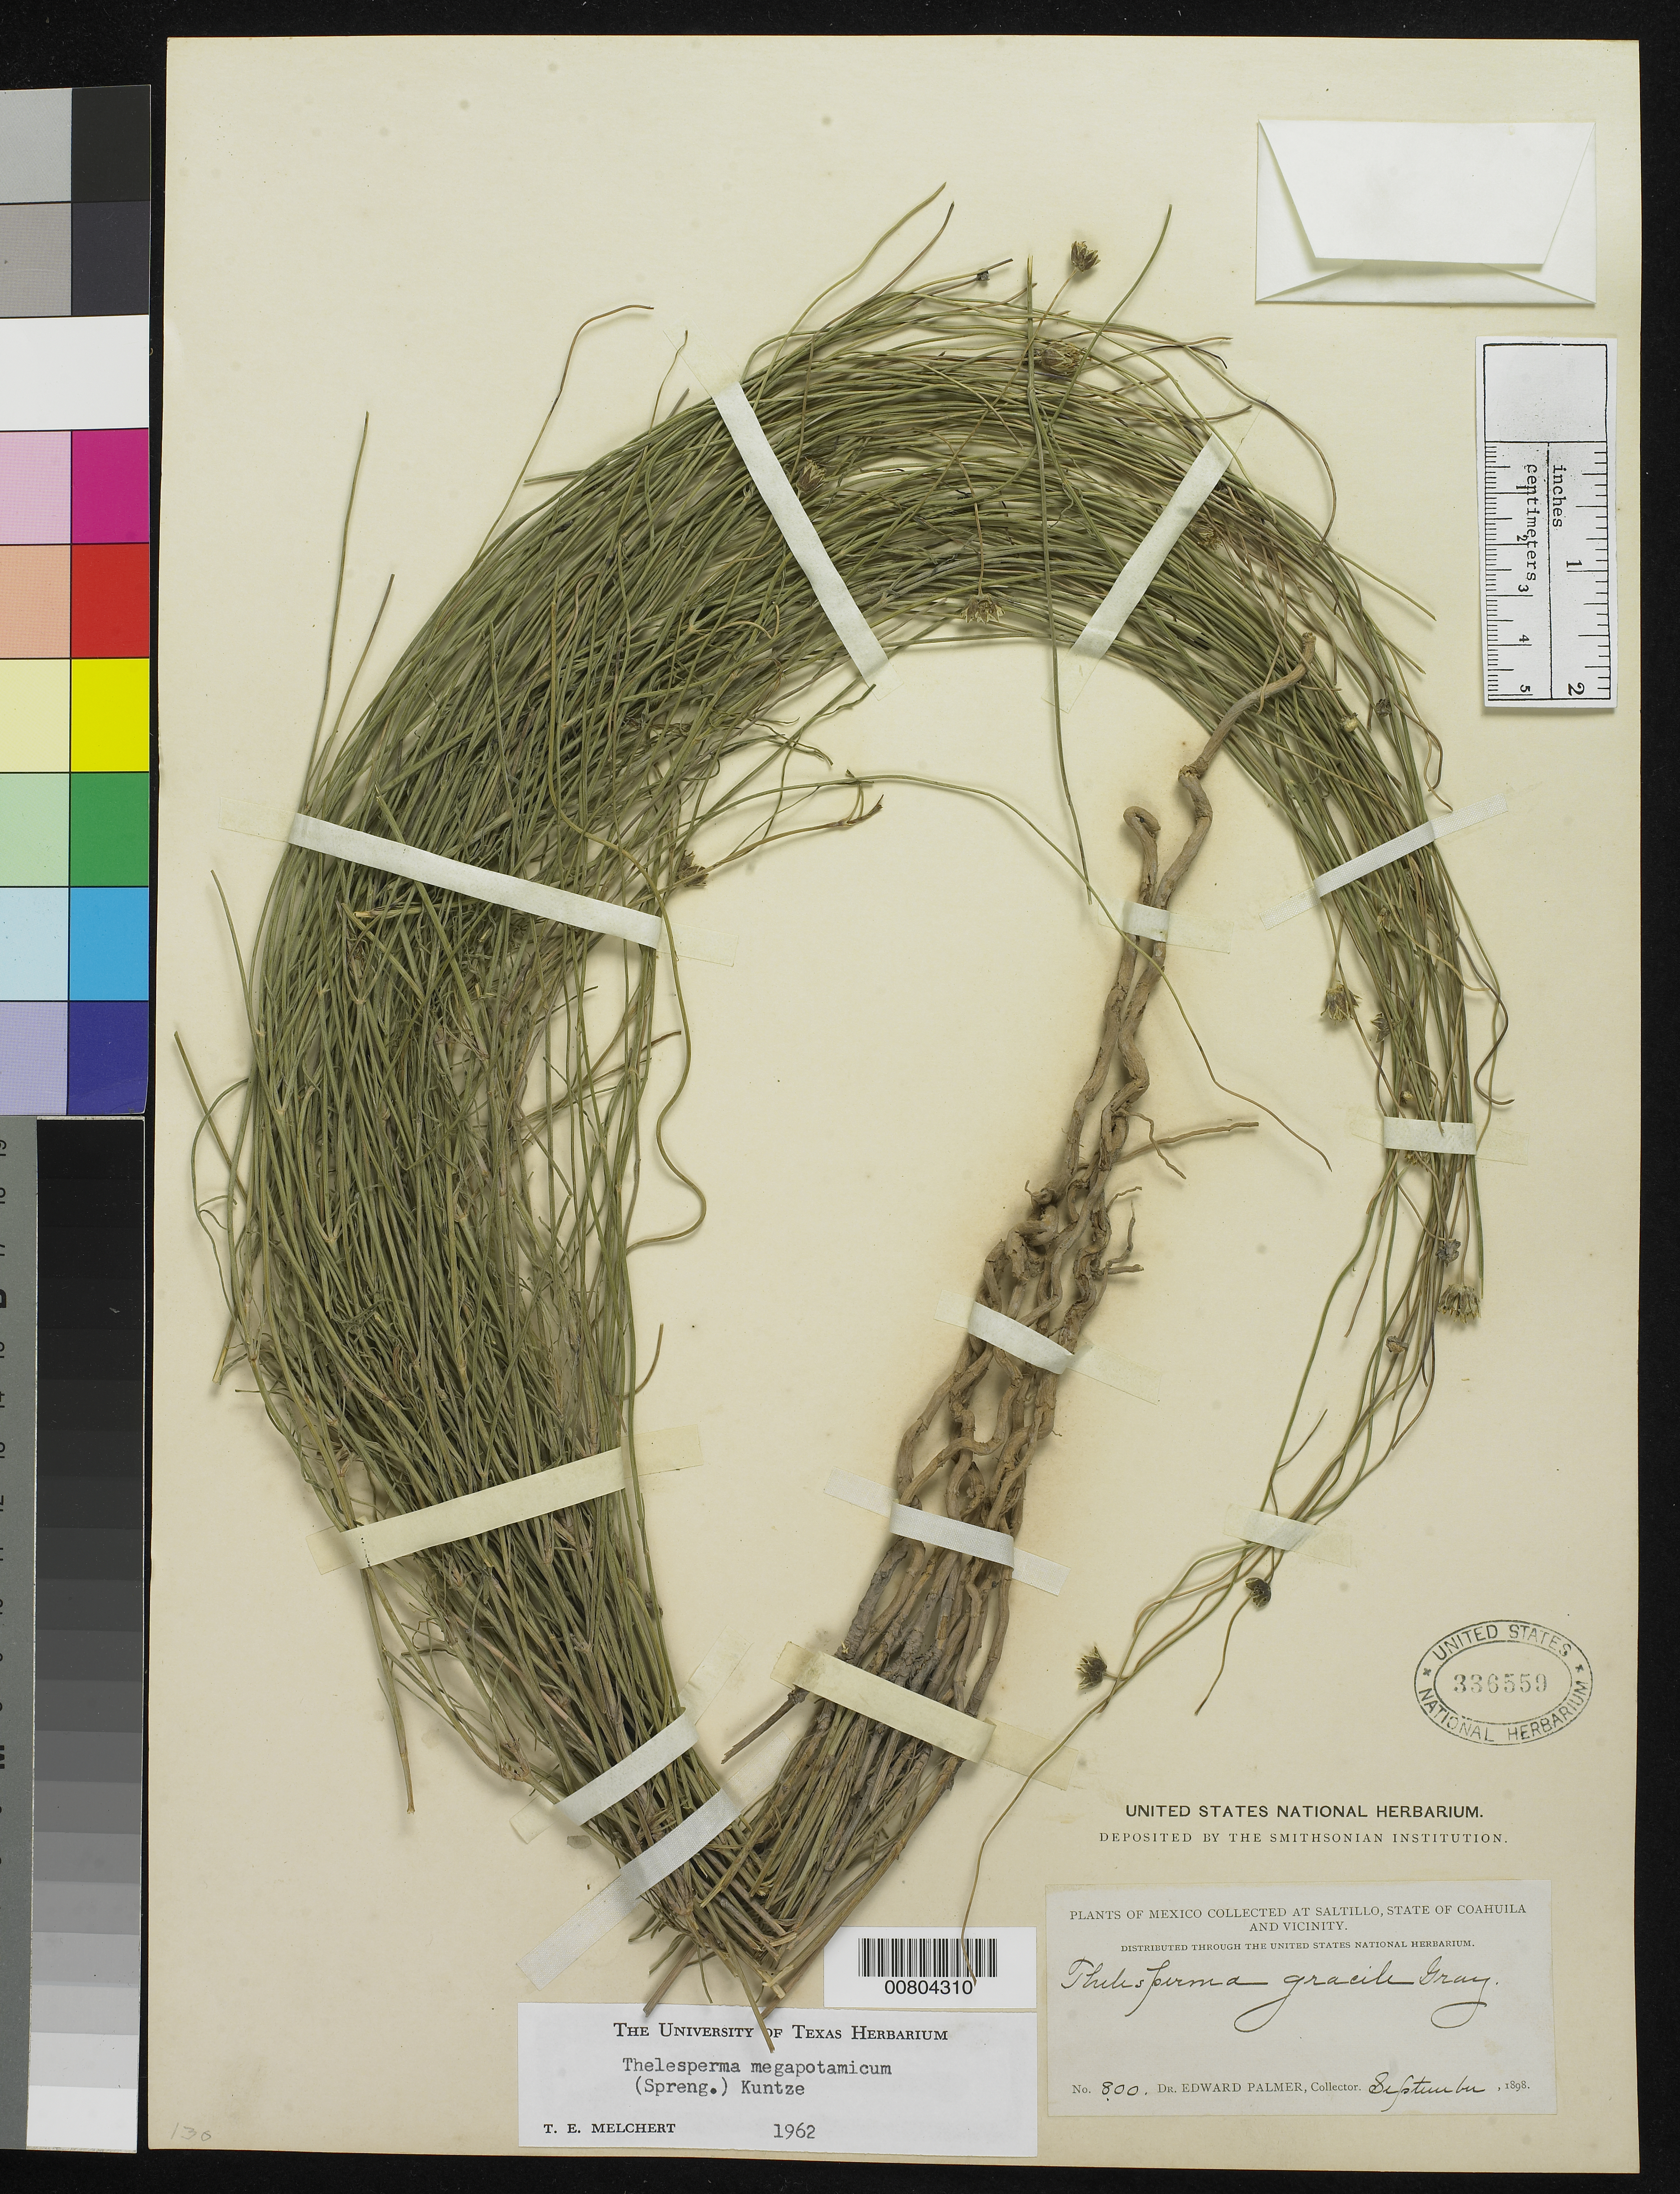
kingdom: Plantae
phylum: Tracheophyta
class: Magnoliopsida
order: Asterales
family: Asteraceae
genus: Thelesperma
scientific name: Thelesperma megapotamicum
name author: (Spreng.) Herter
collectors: E. Palmer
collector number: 800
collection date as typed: Sep 1898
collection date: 1898-09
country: Mexico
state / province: Coahuila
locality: Saltillo, Coahuila and vicinity.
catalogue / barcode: US 336559